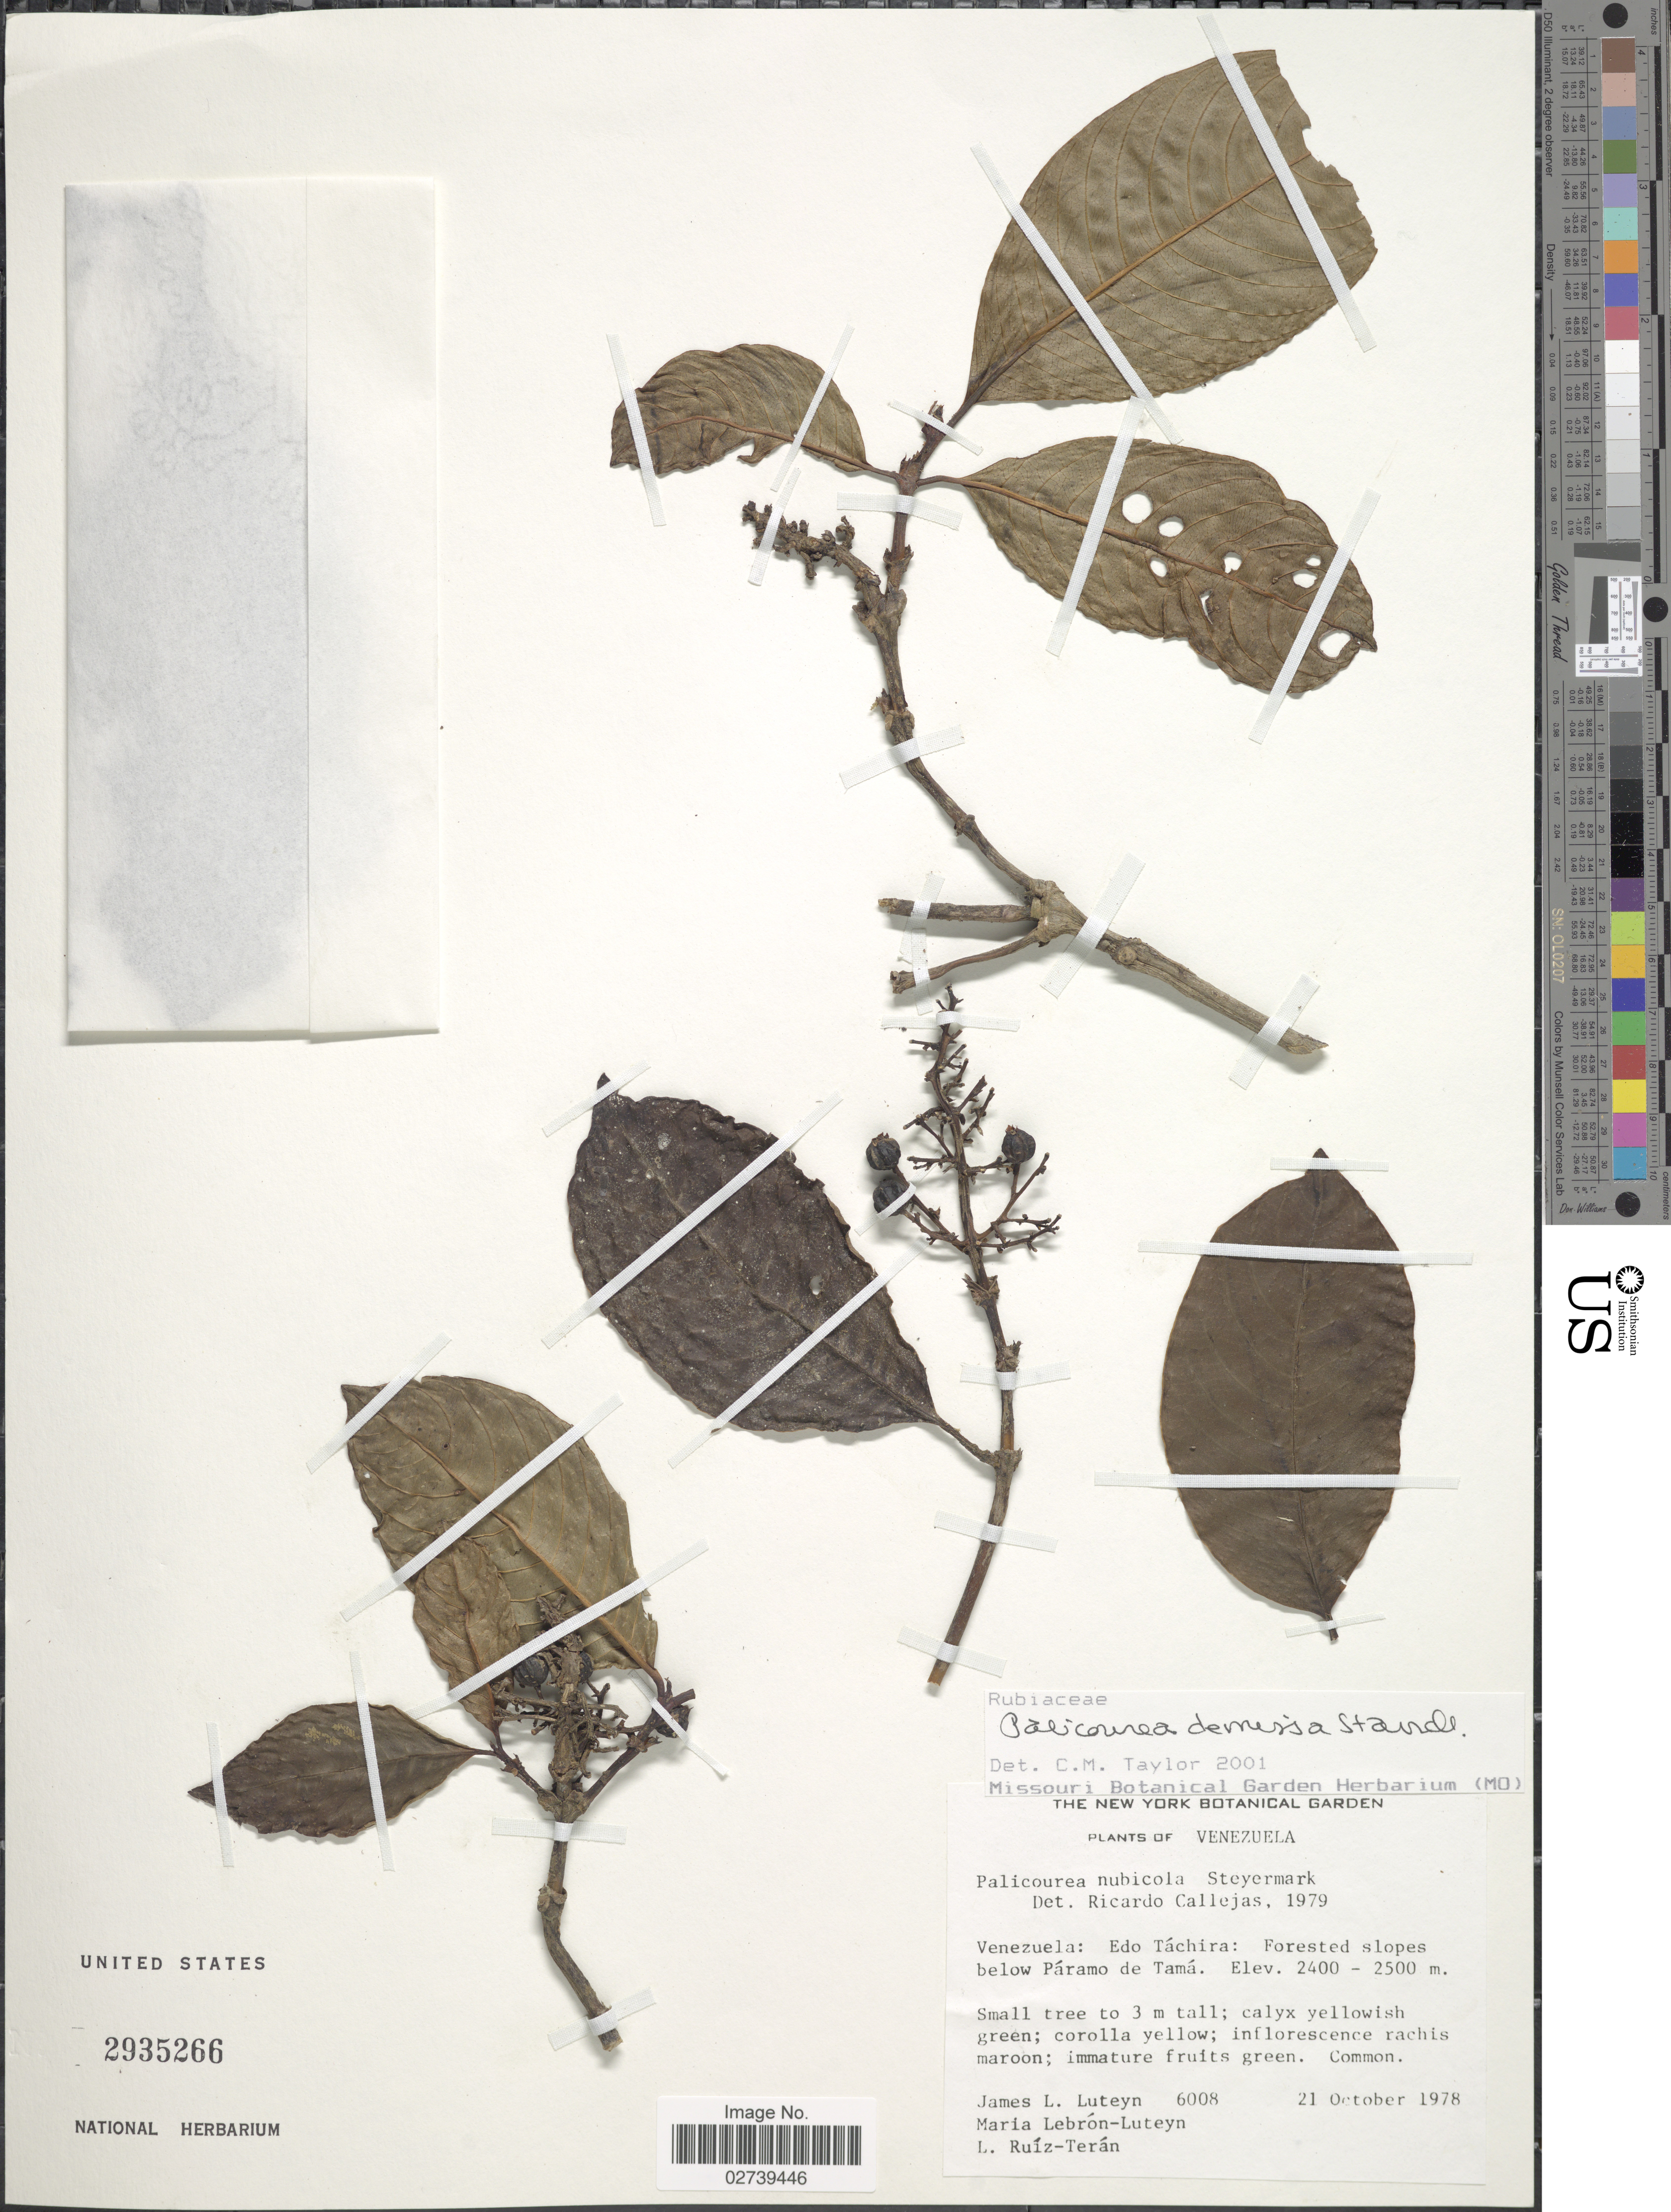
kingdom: Plantae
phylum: Tracheophyta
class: Magnoliopsida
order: Gentianales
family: Rubiaceae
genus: Palicourea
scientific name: Palicourea demissa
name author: Standl.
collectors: J. L. Luteyn, M. L. Lebrón-Luteyn & L. E. Ruíz-Terán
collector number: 6008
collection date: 1978-10-21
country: Venezuela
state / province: Tachira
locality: Forested slopes below Paramo de Tama.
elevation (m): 2400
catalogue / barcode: US 2935266